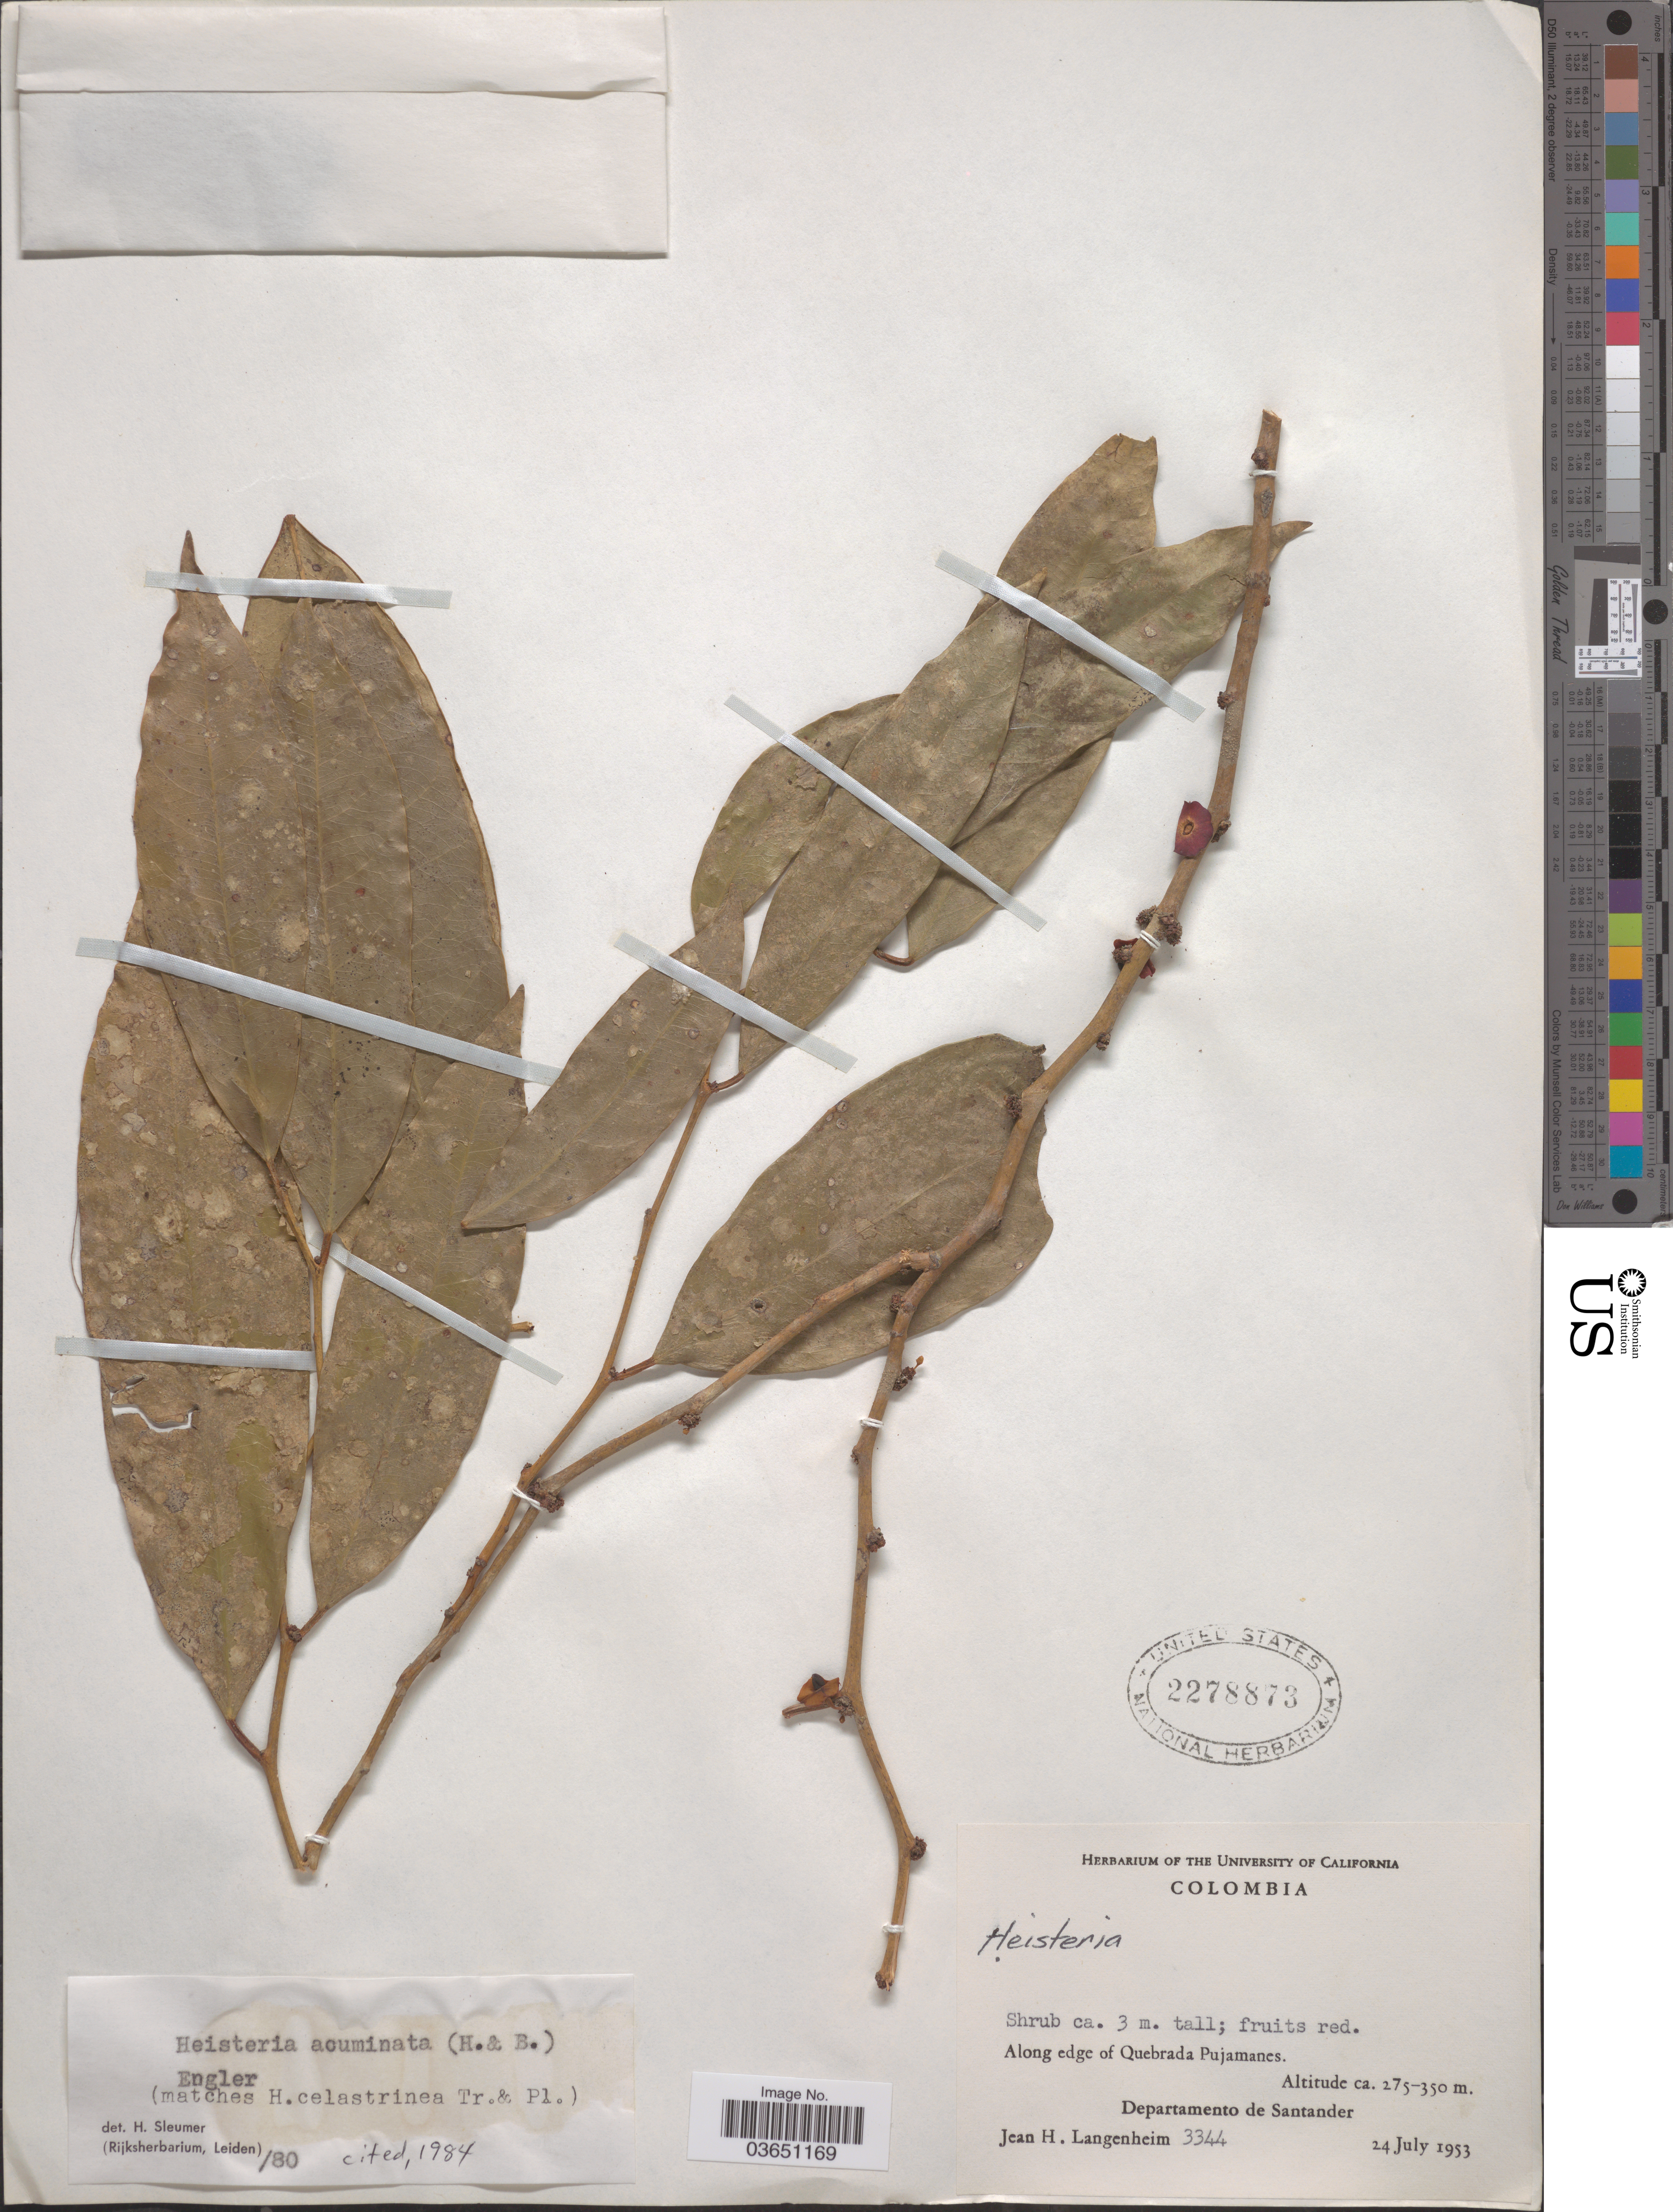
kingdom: Plantae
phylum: Tracheophyta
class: Magnoliopsida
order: Santalales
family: Erythropalaceae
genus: Heisteria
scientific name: Heisteria acuminata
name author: (Humb. & Bonpl.) Engl.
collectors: J. H. Langenheim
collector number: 3344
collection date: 1953-07-24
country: Colombia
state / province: Santander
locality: Along edge of Quebrada Pujamanes. Departamento de Santander.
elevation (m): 275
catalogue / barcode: US 2278873